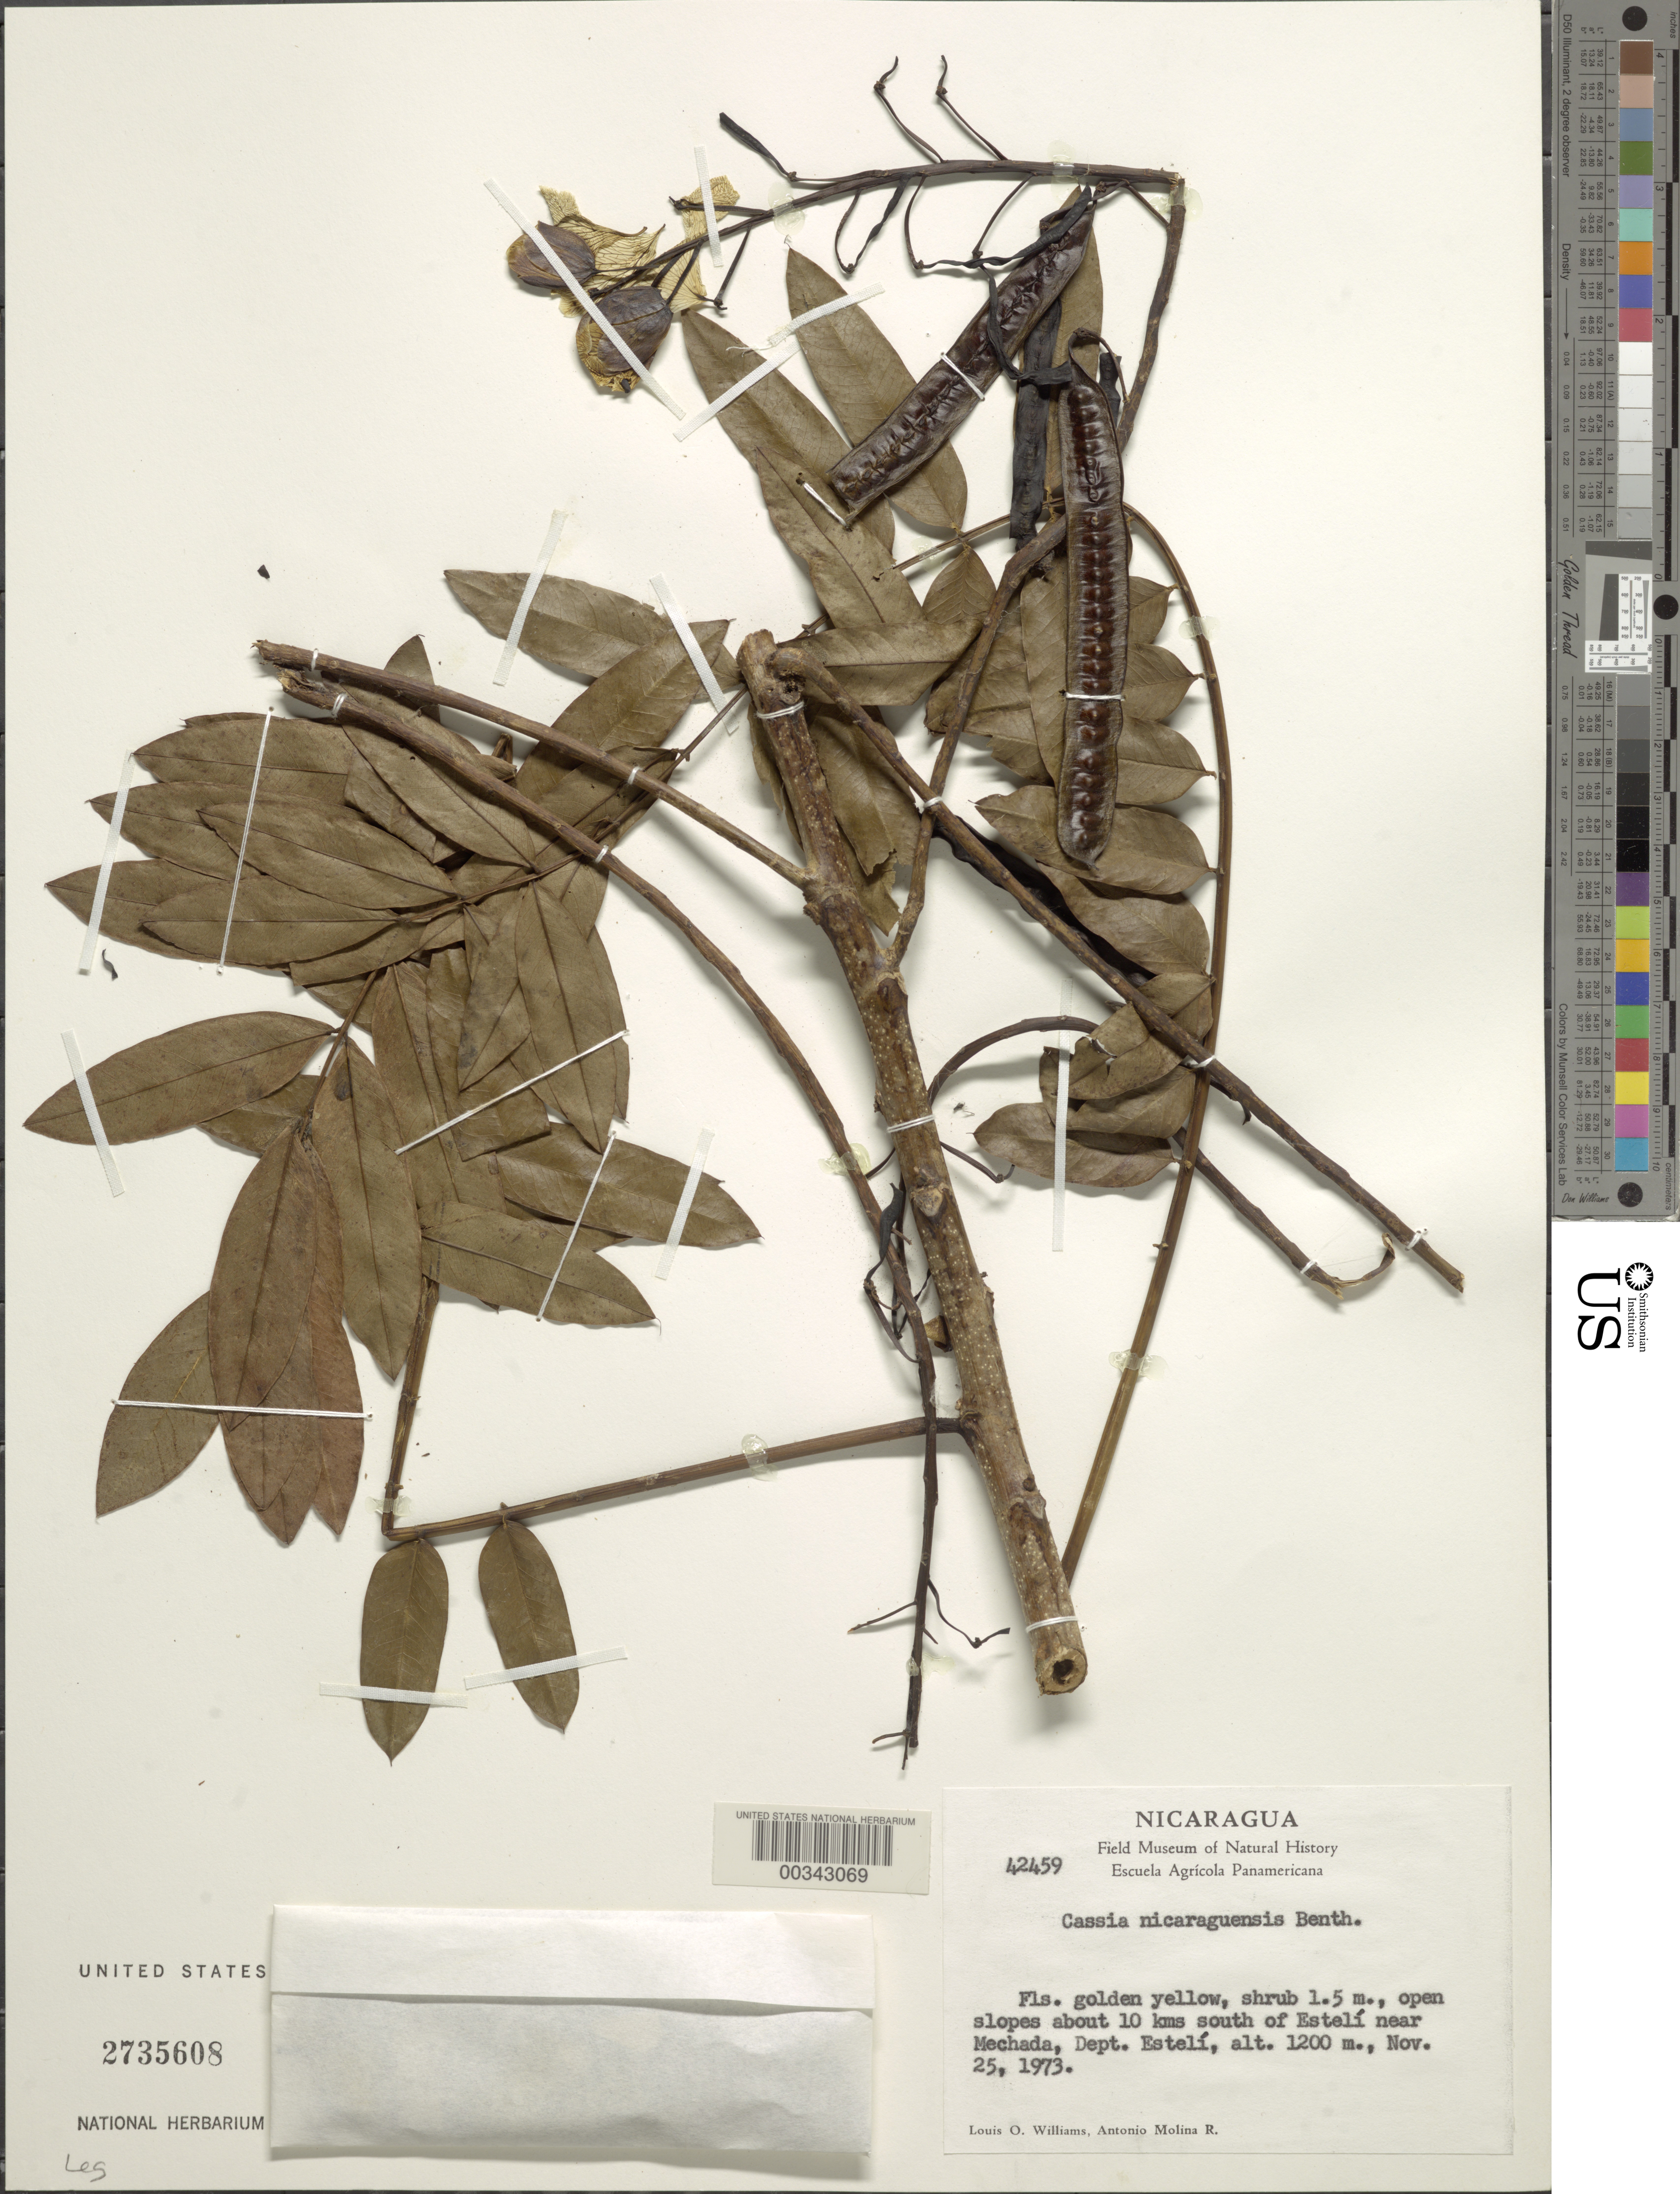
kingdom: Plantae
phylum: Tracheophyta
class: Magnoliopsida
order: Fabales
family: Fabaceae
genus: Senna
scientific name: Senna nicaraguensis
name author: (Benth.) H.S. Irwin & Barneby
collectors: L. O. Williams & A. Molina R.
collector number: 42459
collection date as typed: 25 Nov 1973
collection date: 1973-11-25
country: Nicaragua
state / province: Estelí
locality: About 10 km s of estali near mechada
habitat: Open slopes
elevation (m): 1200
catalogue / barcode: US 2735608